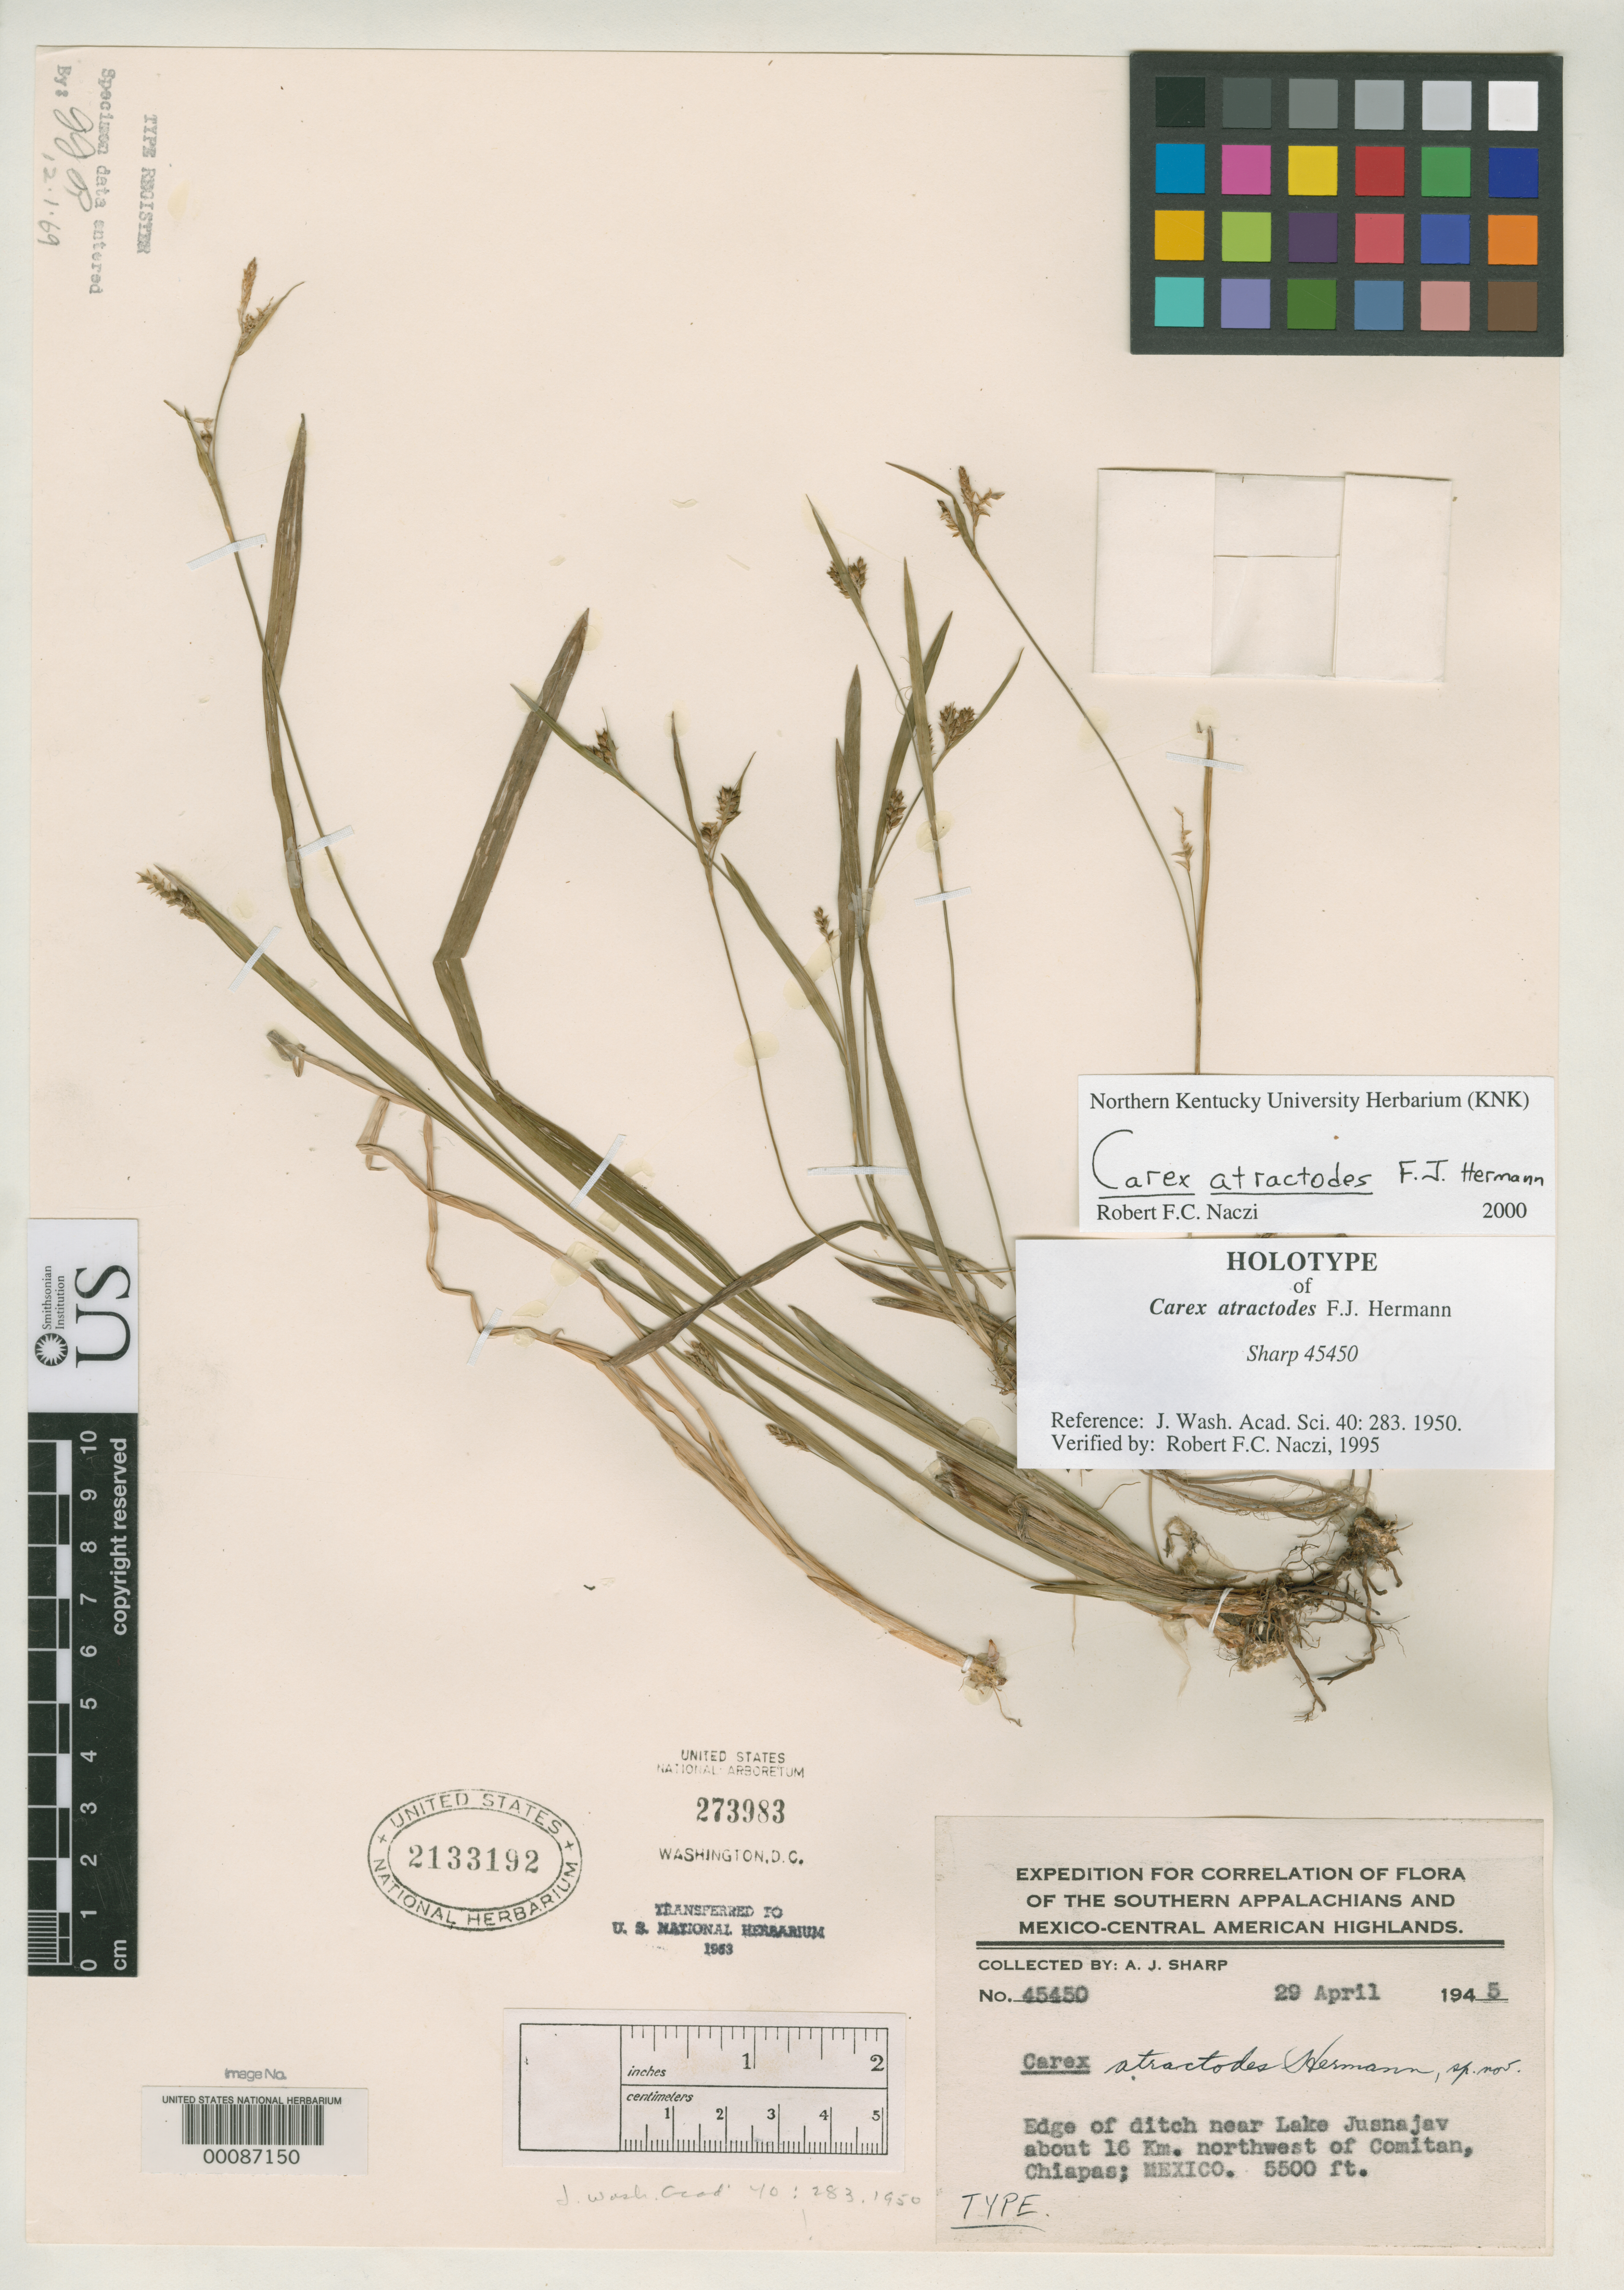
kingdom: Plantae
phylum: Tracheophyta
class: Liliopsida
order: Poales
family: Cyperaceae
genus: Carex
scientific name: Carex atractodes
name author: F.J. Herm.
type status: Holotype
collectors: A. J. Sharp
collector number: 45450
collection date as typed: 29 Apr 1945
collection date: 1945-04-29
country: Mexico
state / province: Chiapas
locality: Near Lake Jusnajav, ca. 16 km NW of Comitan.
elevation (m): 1676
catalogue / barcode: US 2133192